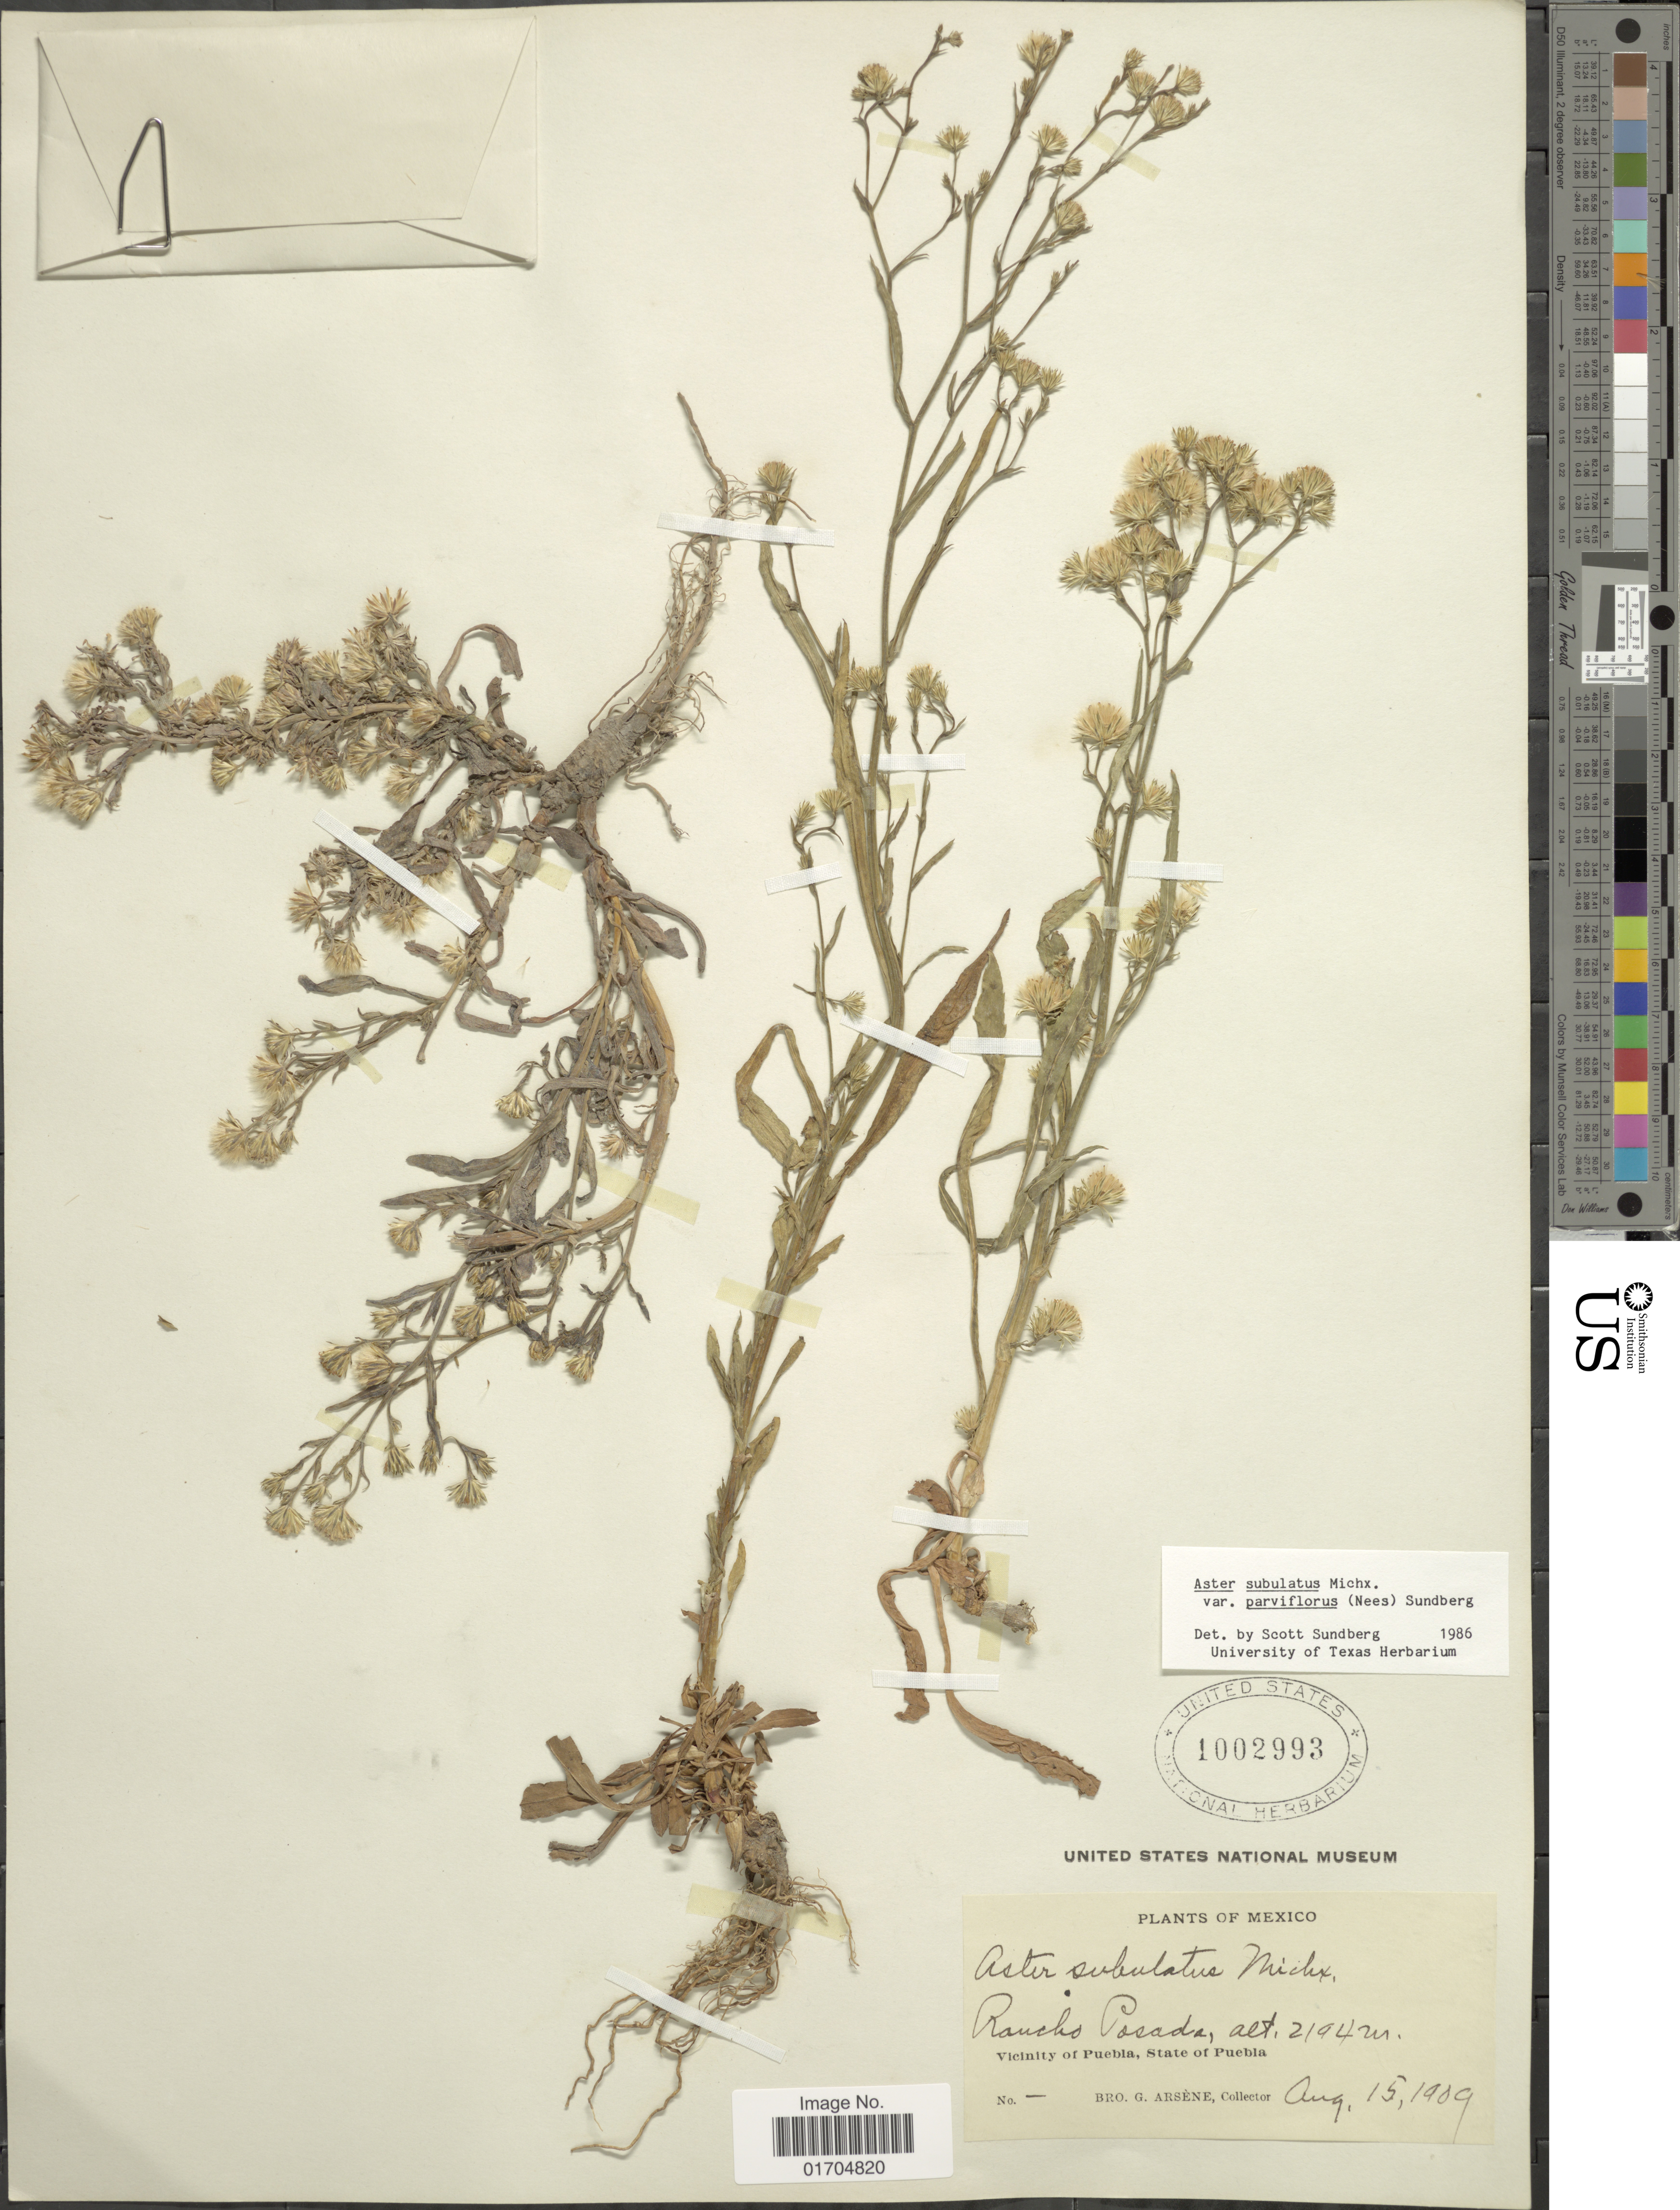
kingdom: Plantae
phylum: Tracheophyta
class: Magnoliopsida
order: Asterales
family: Asteraceae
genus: Symphyotrichum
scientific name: Symphyotrichum subulatum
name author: (Michx.) G.L. Nesom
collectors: Bro. G. Arsène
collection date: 1909-08-15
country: Mexico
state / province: Puebla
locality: Rancho Posada, Vicinity of Puebla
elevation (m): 2194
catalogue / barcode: US 1002993